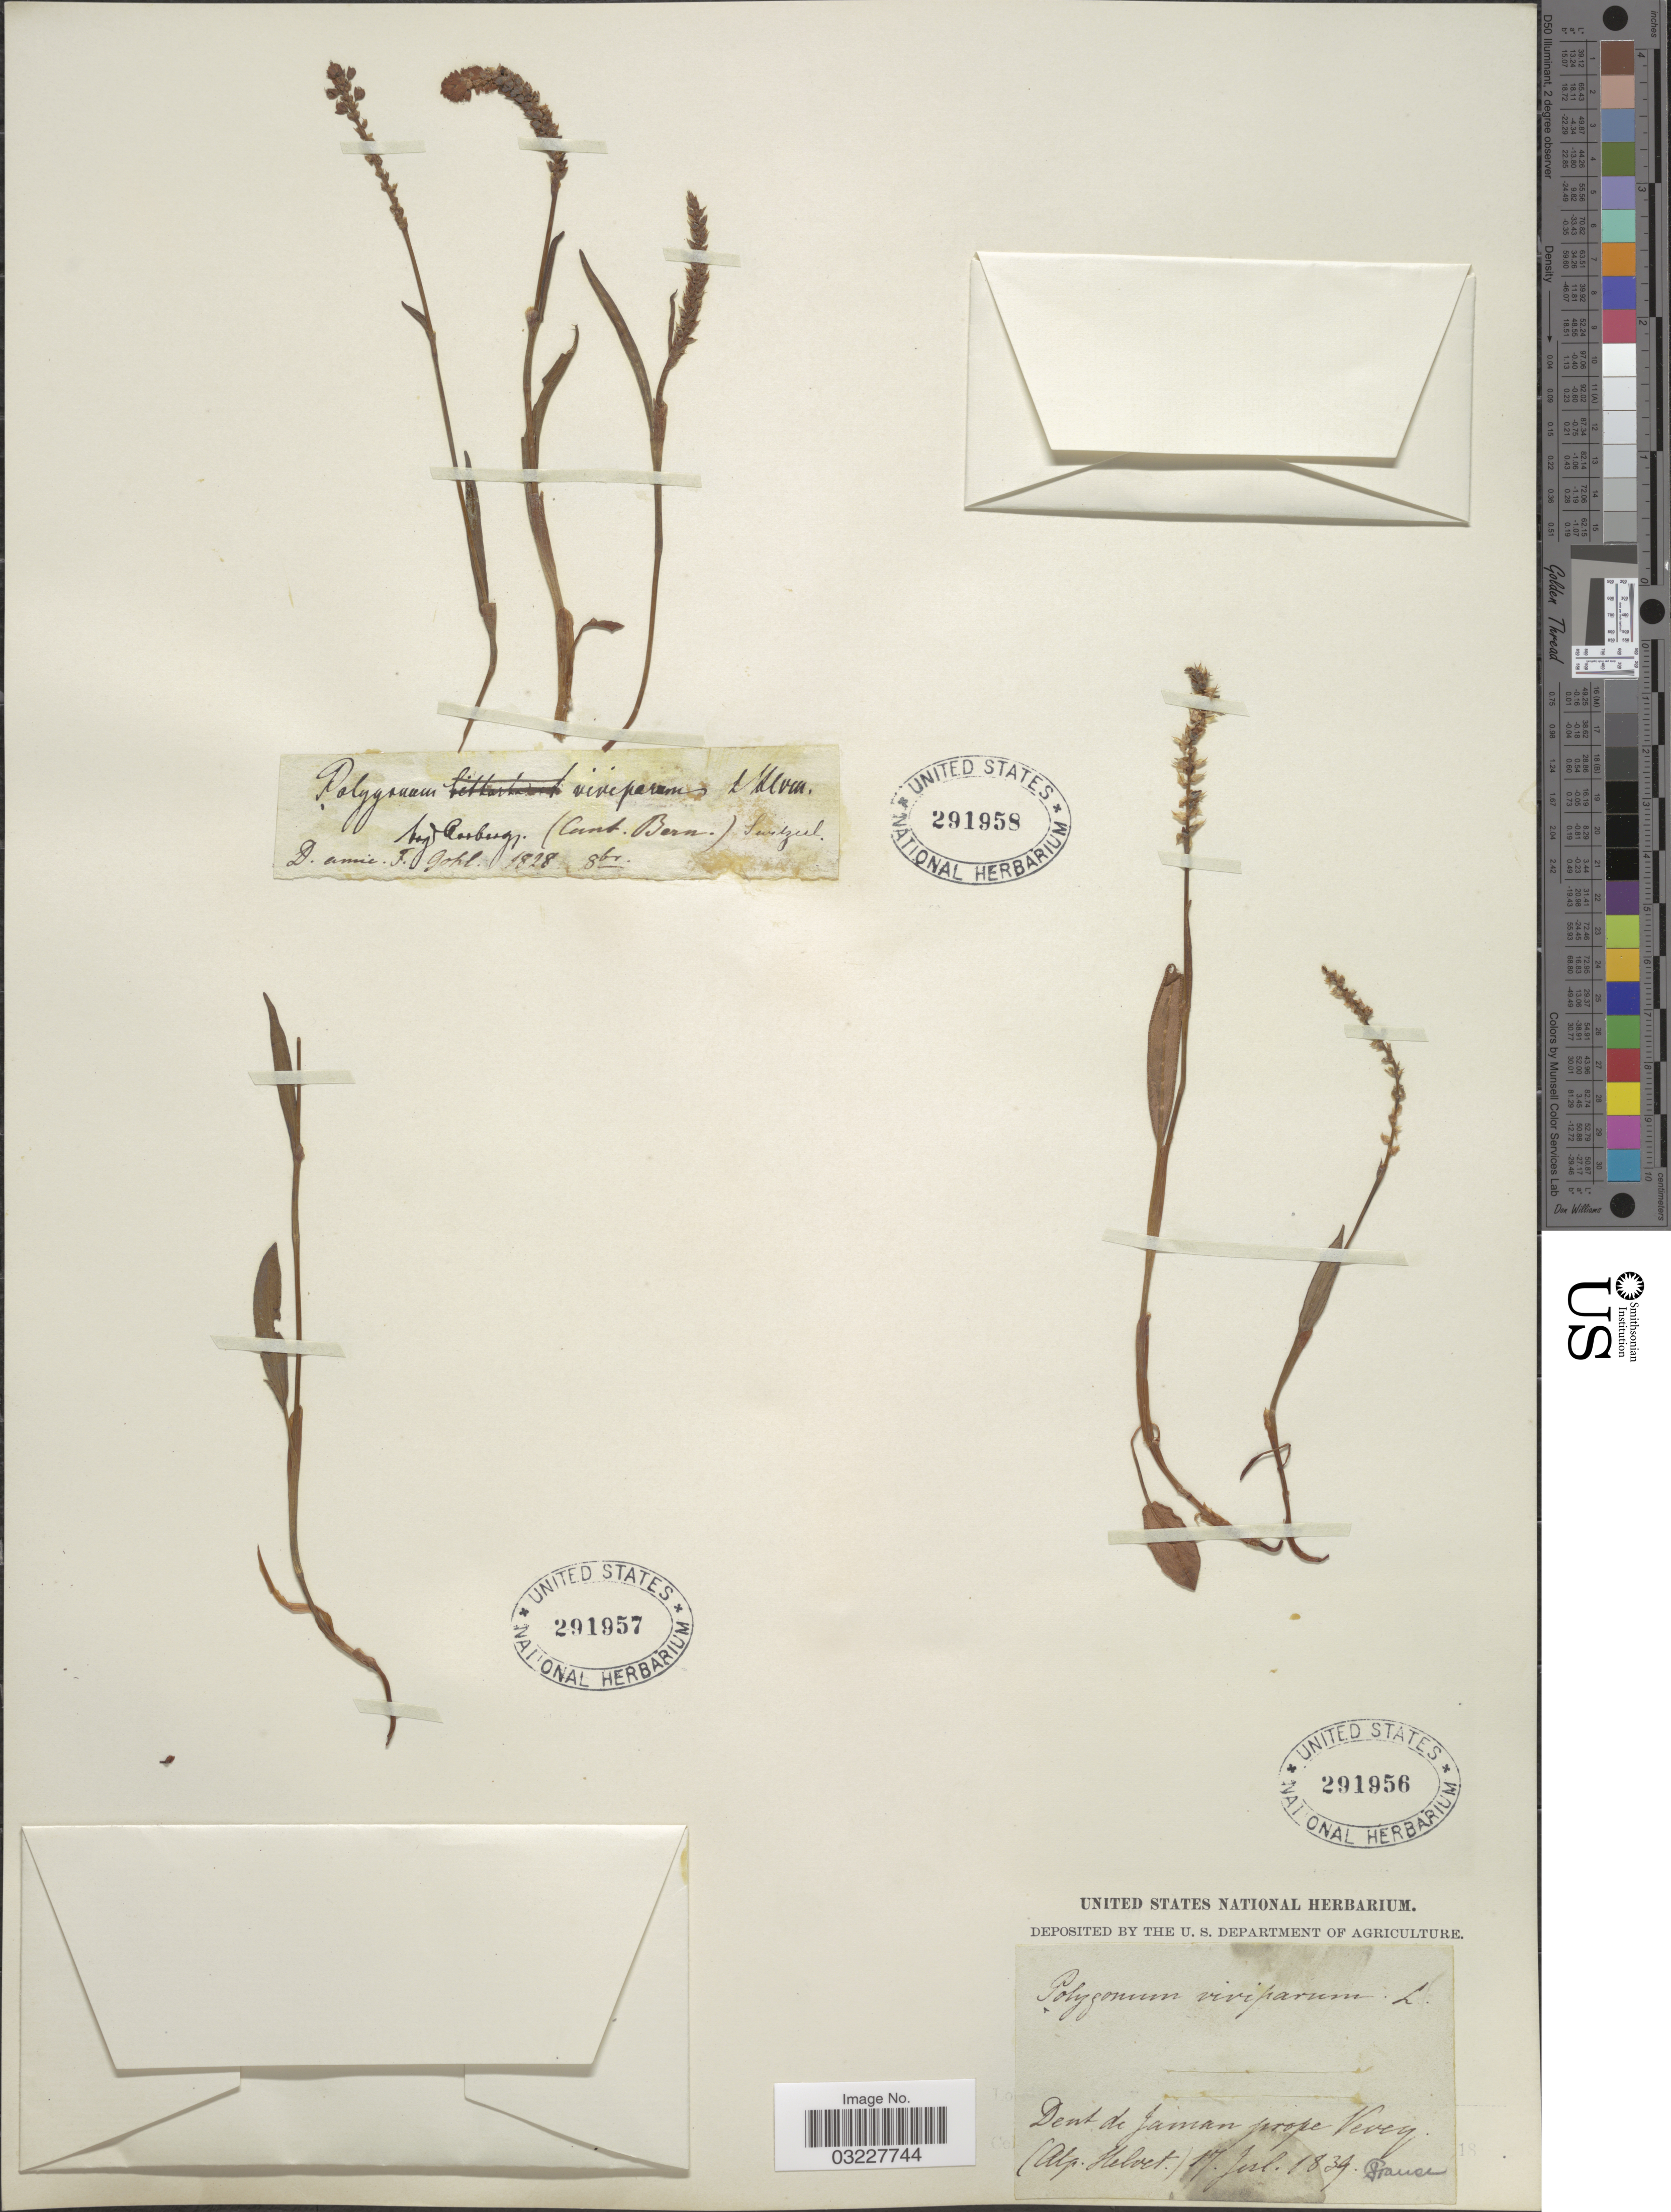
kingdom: Plantae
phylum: Tracheophyta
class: Magnoliopsida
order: Caryophyllales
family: Polygonaceae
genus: Bistorta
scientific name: Bistorta vivipara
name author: (L.) Delarbre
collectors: F. Gohl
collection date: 1828-10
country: Switzerland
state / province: Bern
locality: Bogs Aarberg. (Cant. Bern.).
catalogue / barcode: US 291958-2